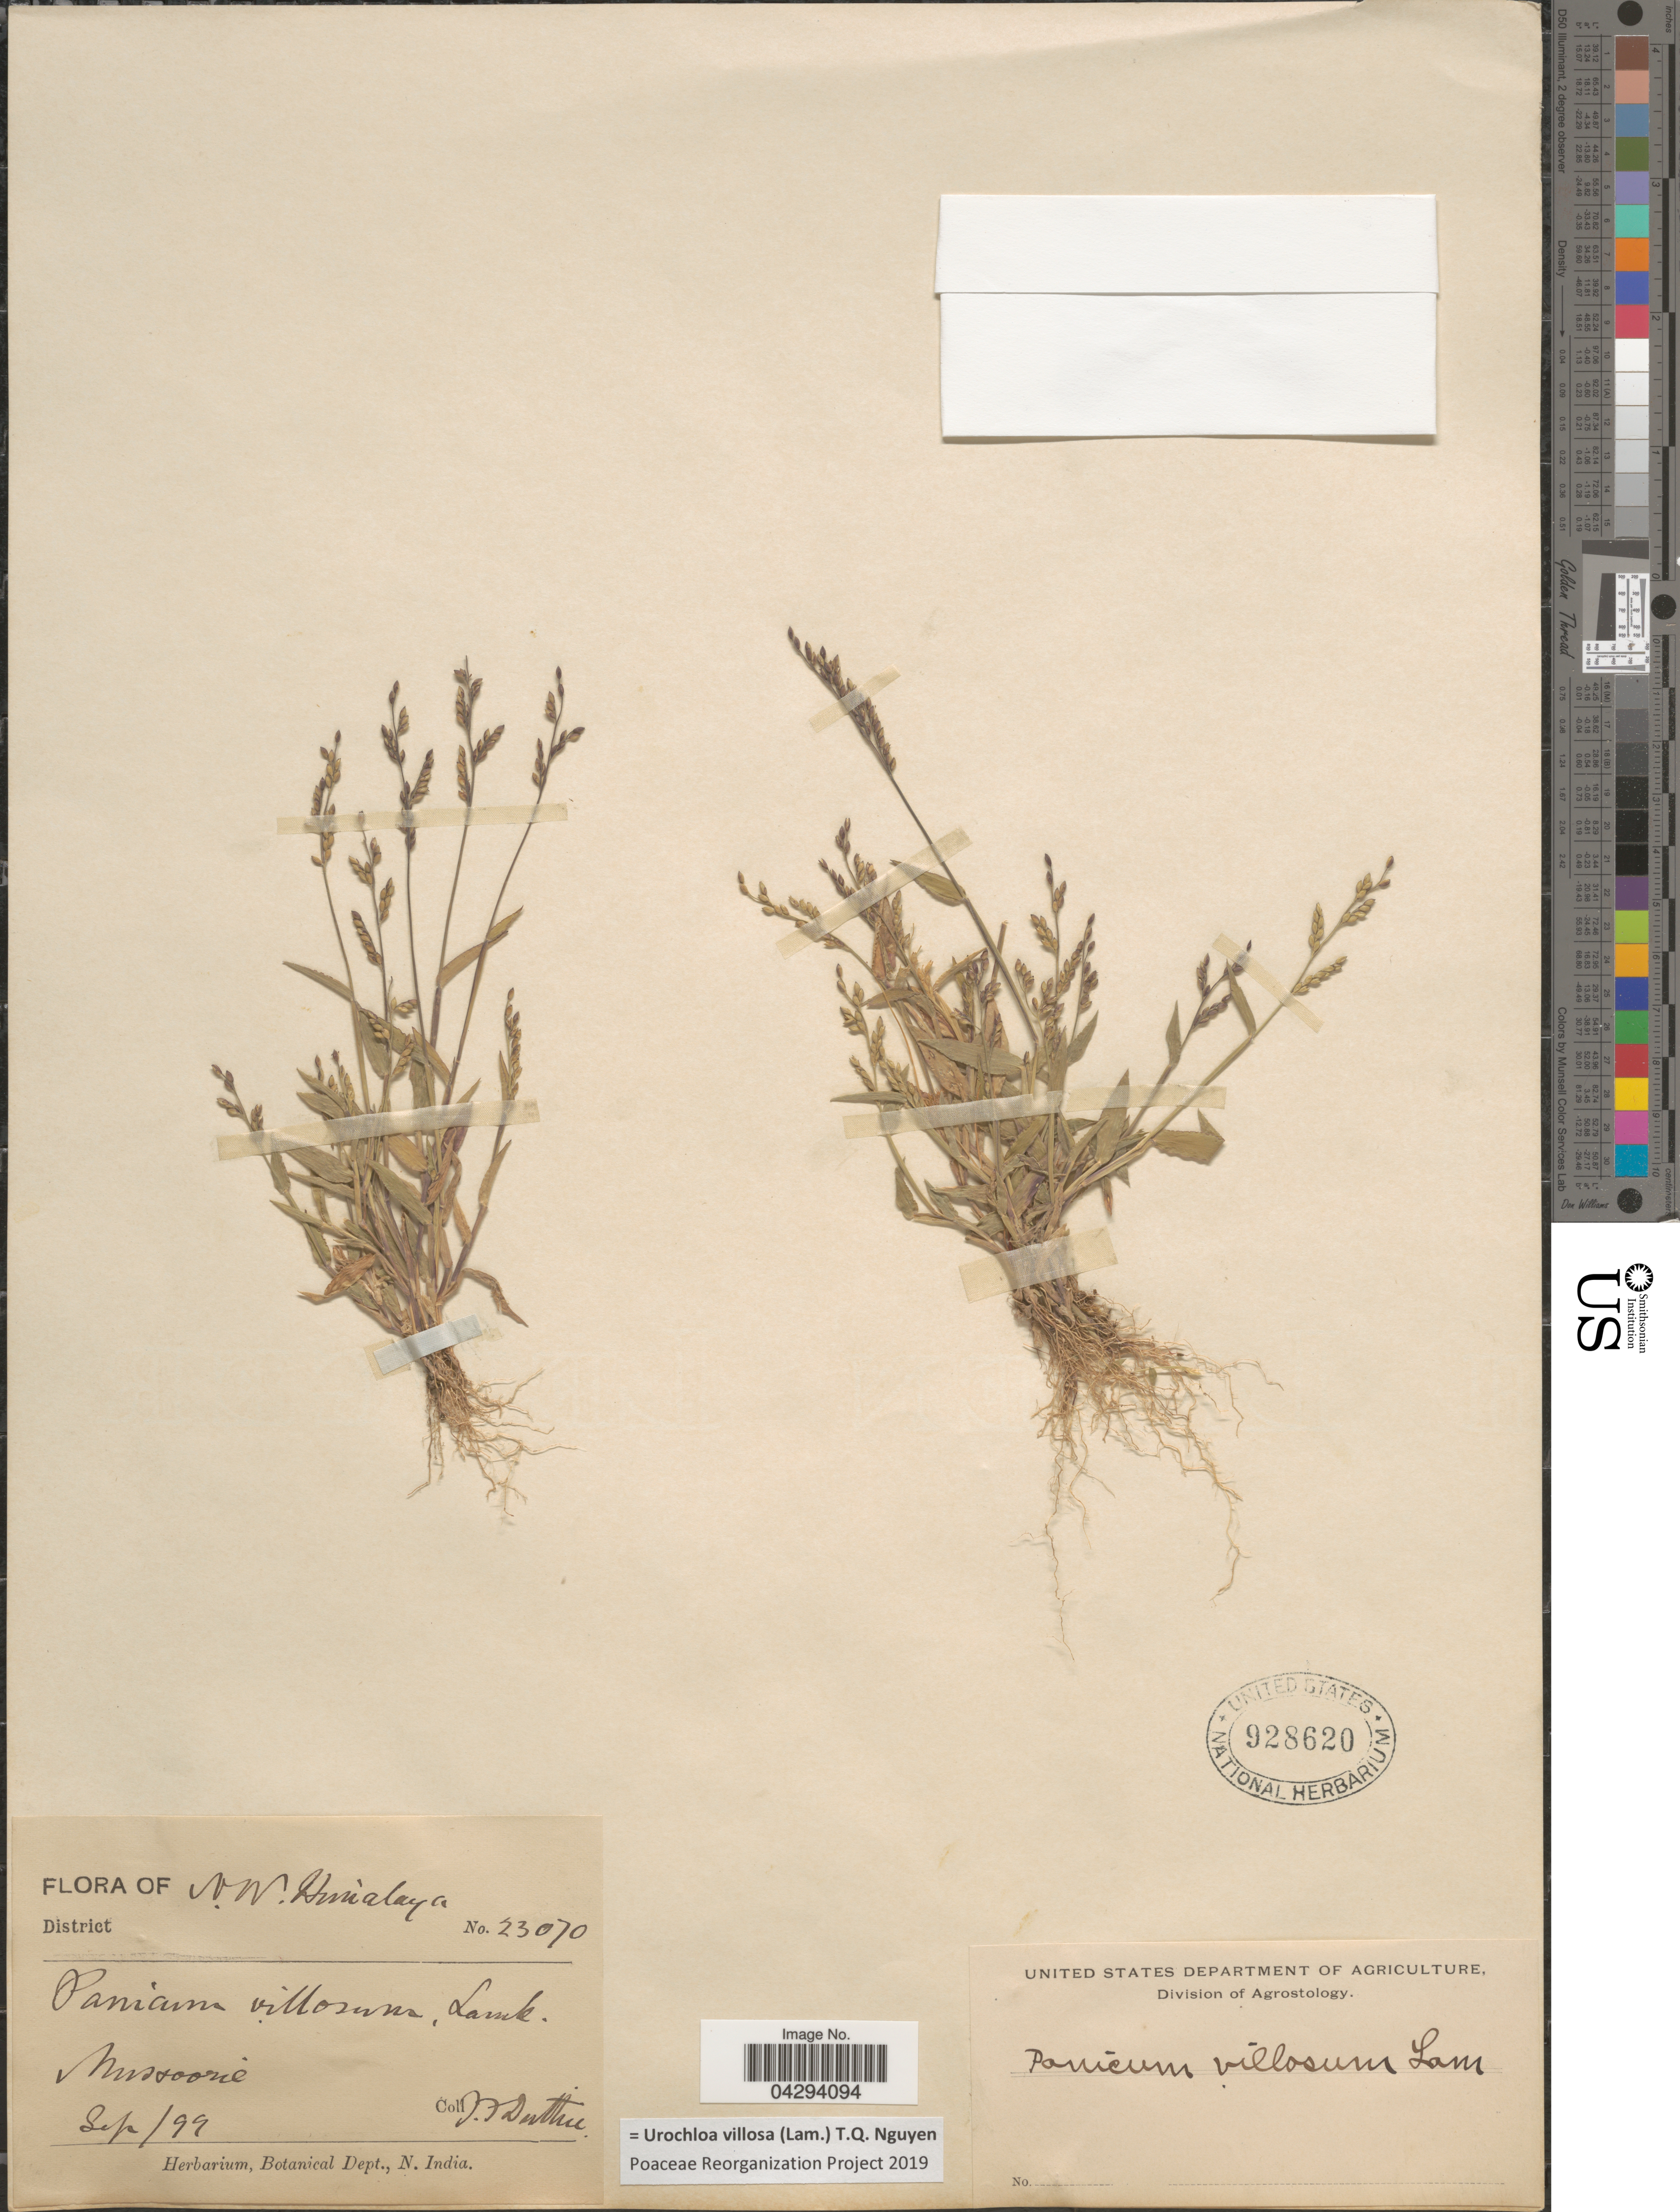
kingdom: Plantae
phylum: Tracheophyta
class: Liliopsida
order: Poales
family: Poaceae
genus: Urochloa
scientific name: Urochloa villosa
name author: (Lam.) T.Q. Nguyen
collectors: J. F. Duthie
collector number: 23070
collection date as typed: Transcribed d/m/y: /9/99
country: India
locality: N.W. Himalaya. Mussoorie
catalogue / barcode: US 928620